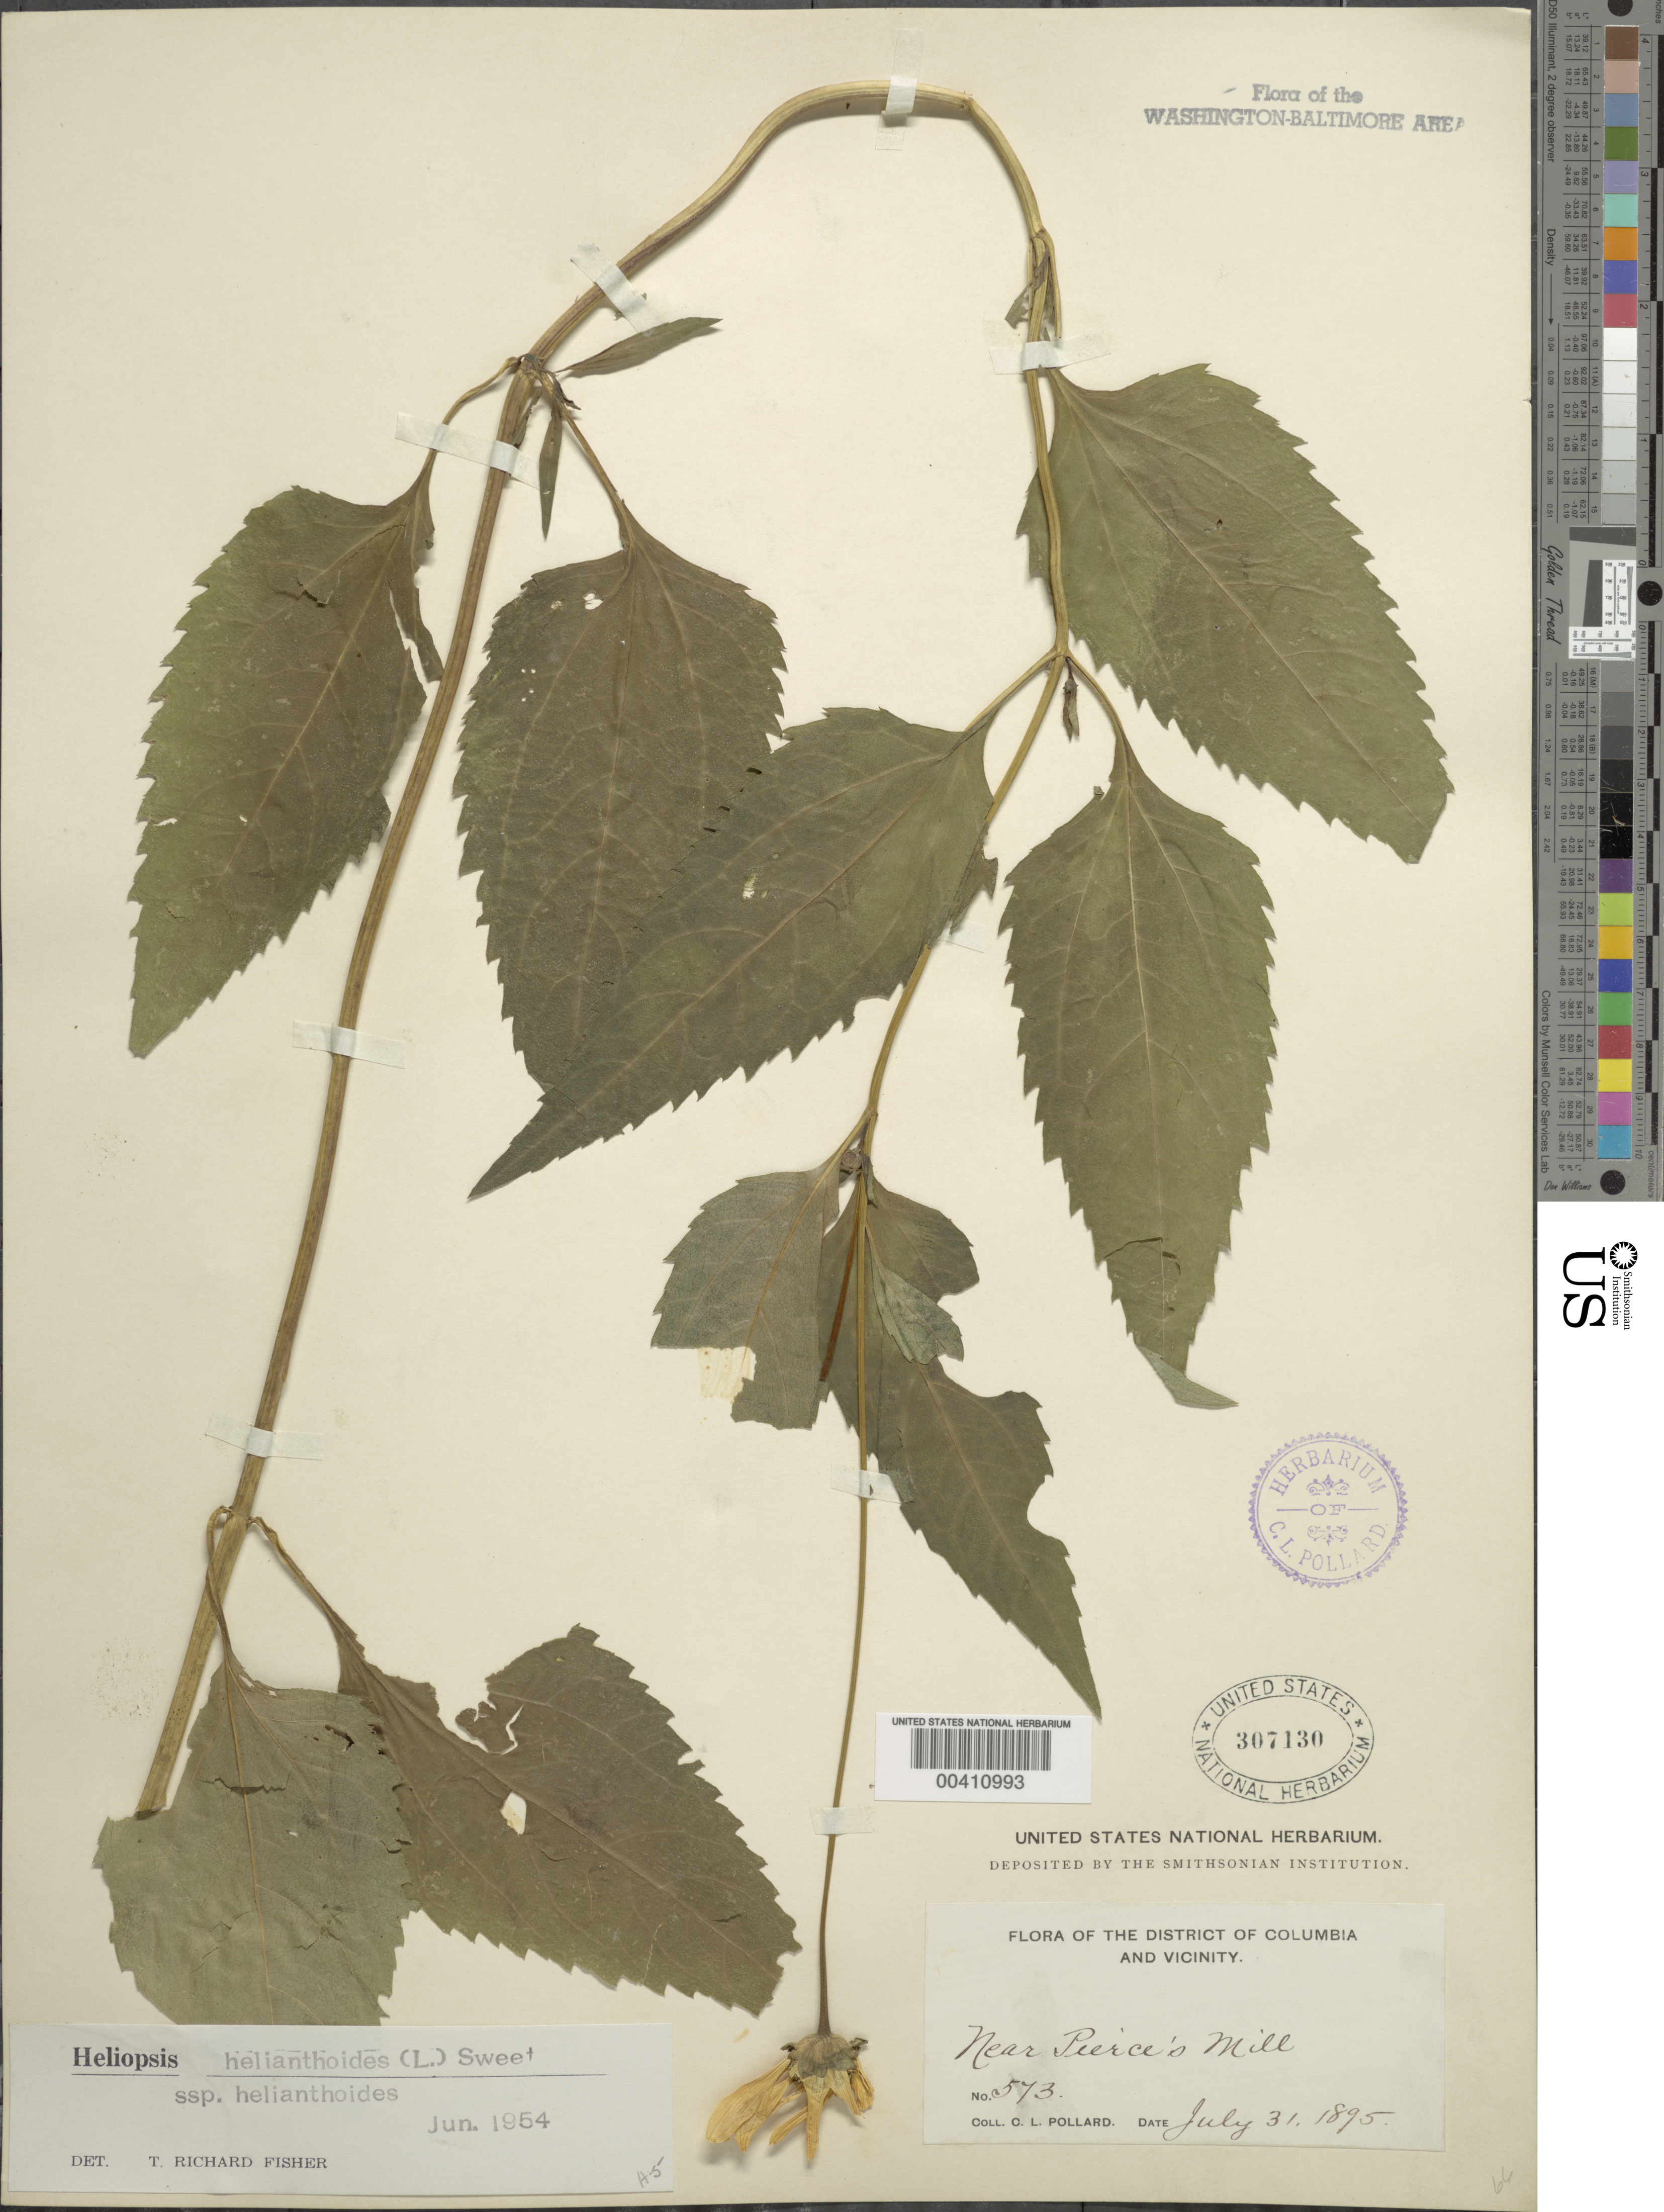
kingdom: Plantae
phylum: Tracheophyta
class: Magnoliopsida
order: Asterales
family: Asteraceae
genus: Heliopsis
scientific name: Heliopsis helianthoides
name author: (L.) Sweet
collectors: C. L. Pollard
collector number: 573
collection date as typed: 31 Jul 1895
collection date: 1895-07-31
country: United States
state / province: District of Columbia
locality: Near Pierce's Mill Rock Creek Park & vicinity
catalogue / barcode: US 307130